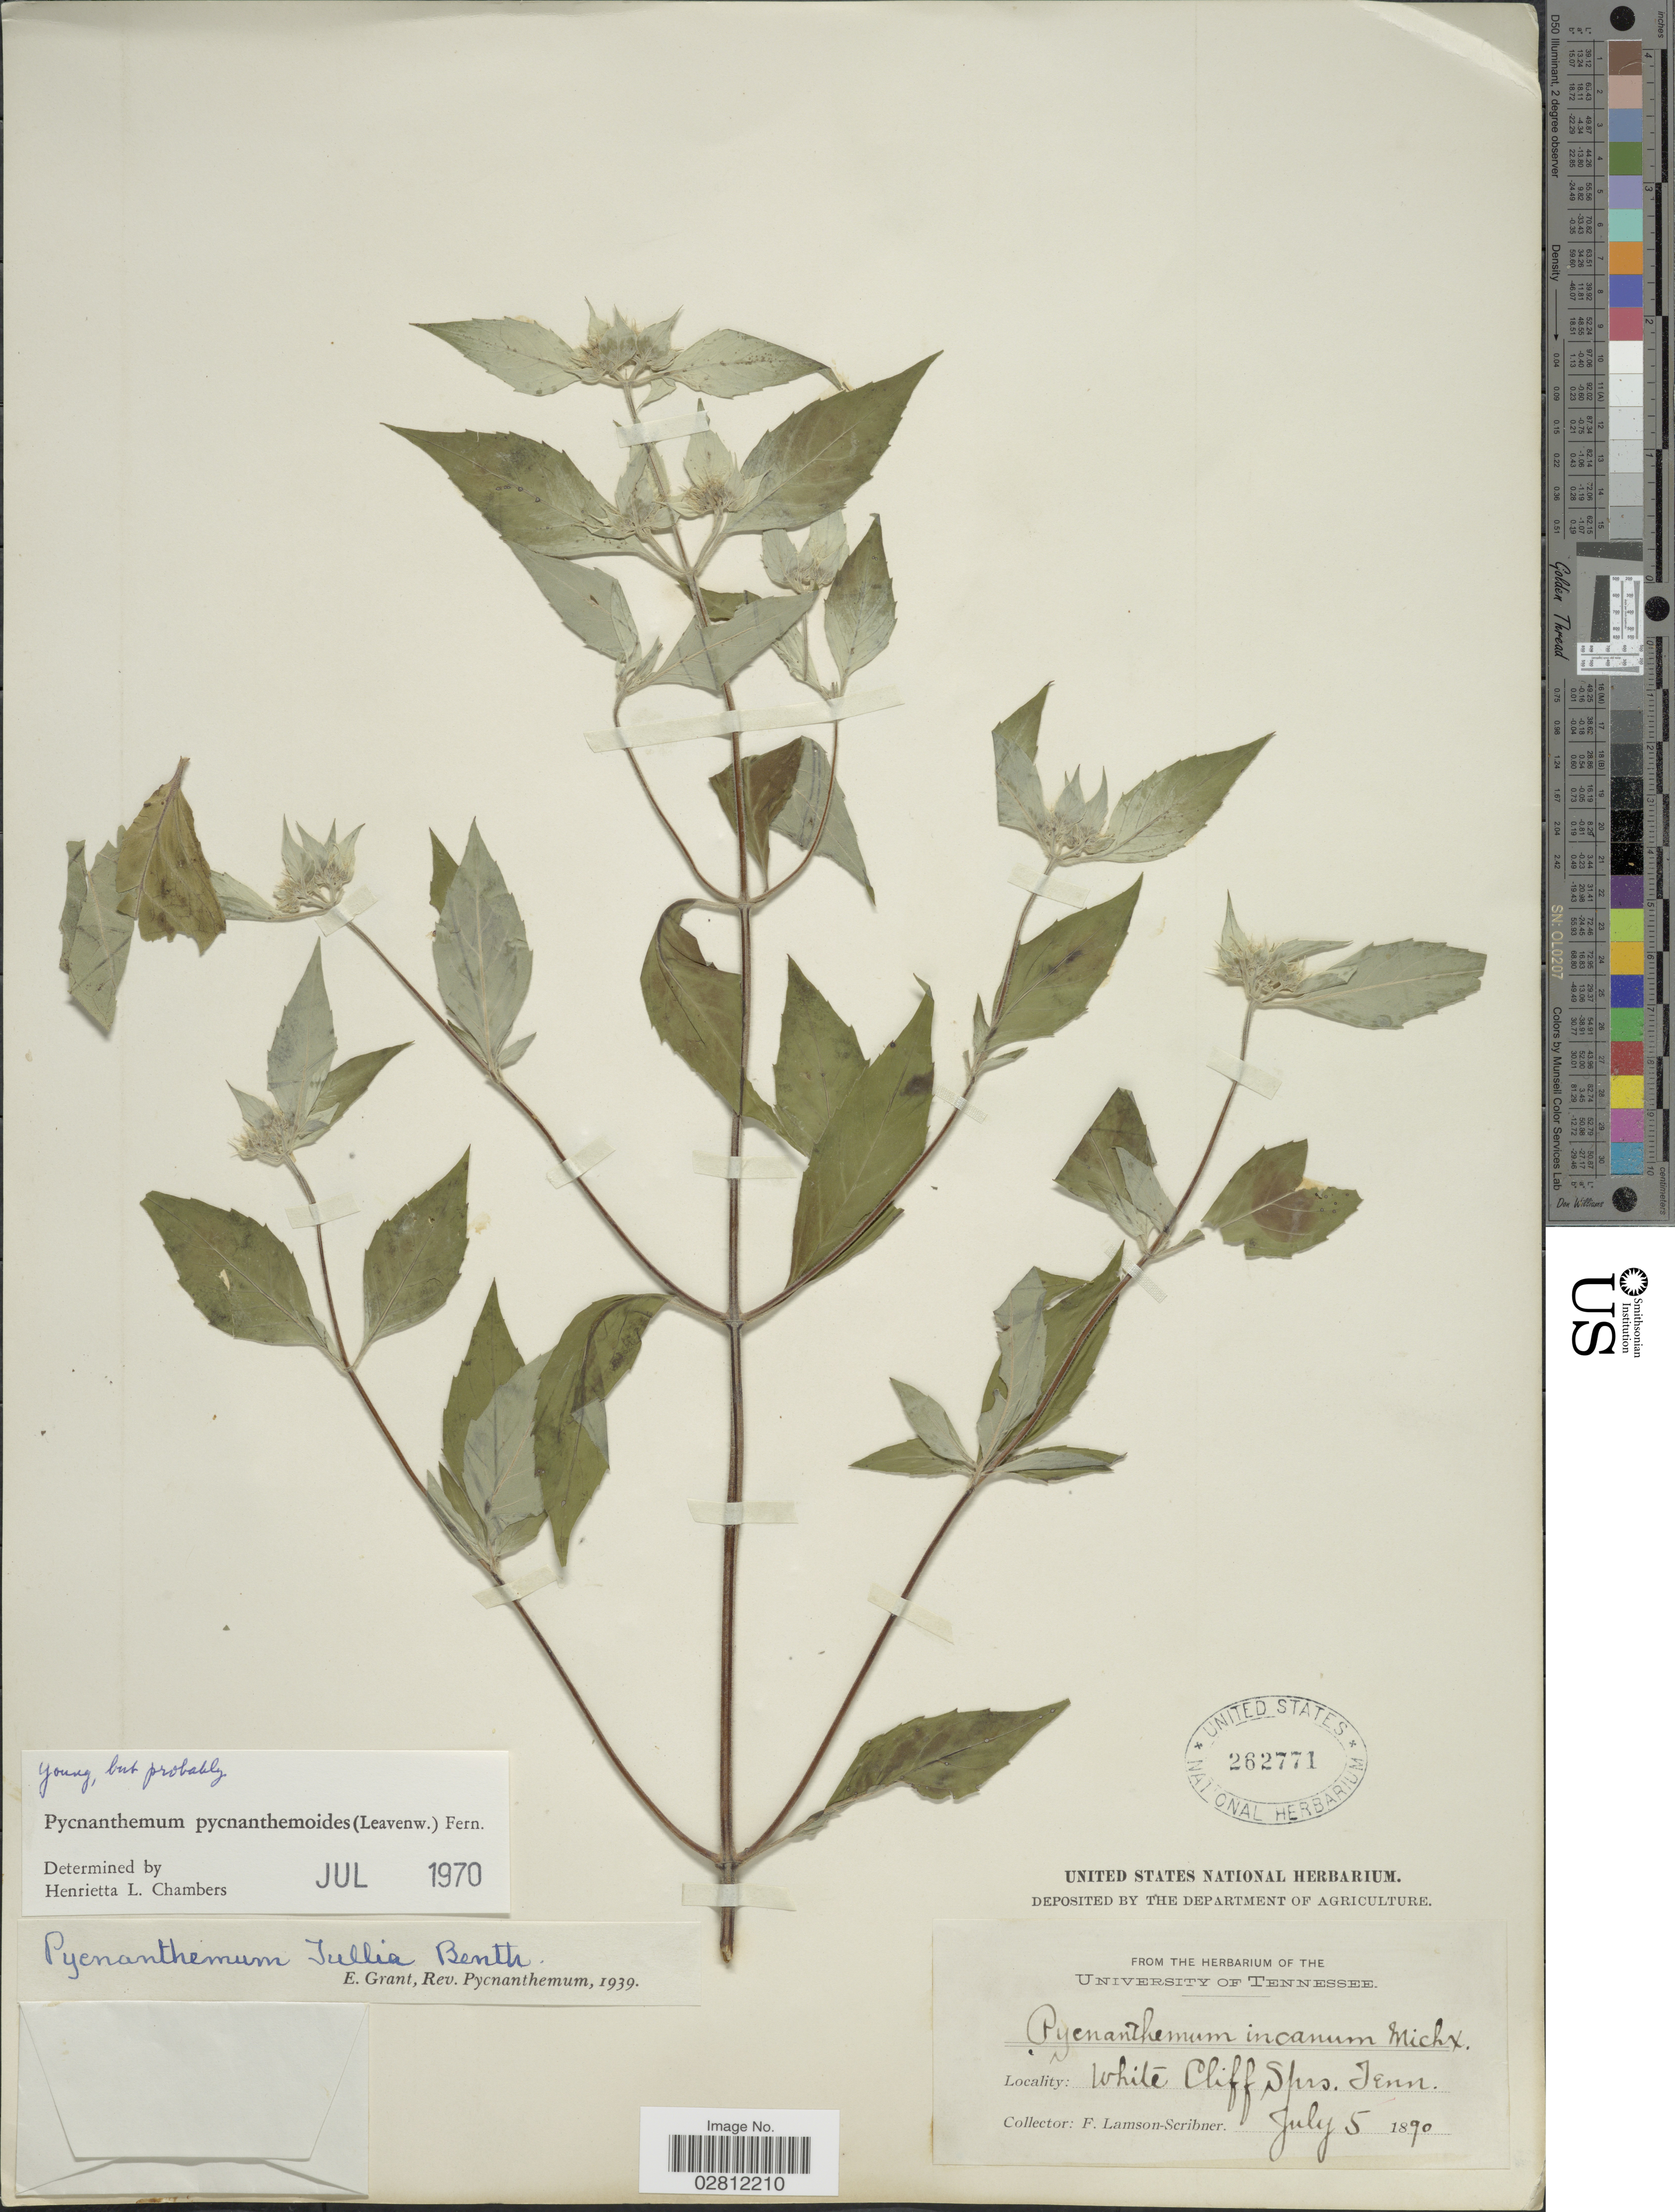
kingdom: Plantae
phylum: Tracheophyta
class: Magnoliopsida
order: Lamiales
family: Lamiaceae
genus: Pycnanthemum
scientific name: Pycnanthemum viridifolium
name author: E. Grant & Epling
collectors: F. Lamson-Scribner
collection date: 1890-07-05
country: United States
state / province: Tennessee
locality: White Cliff Sprs.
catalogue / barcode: US 262771